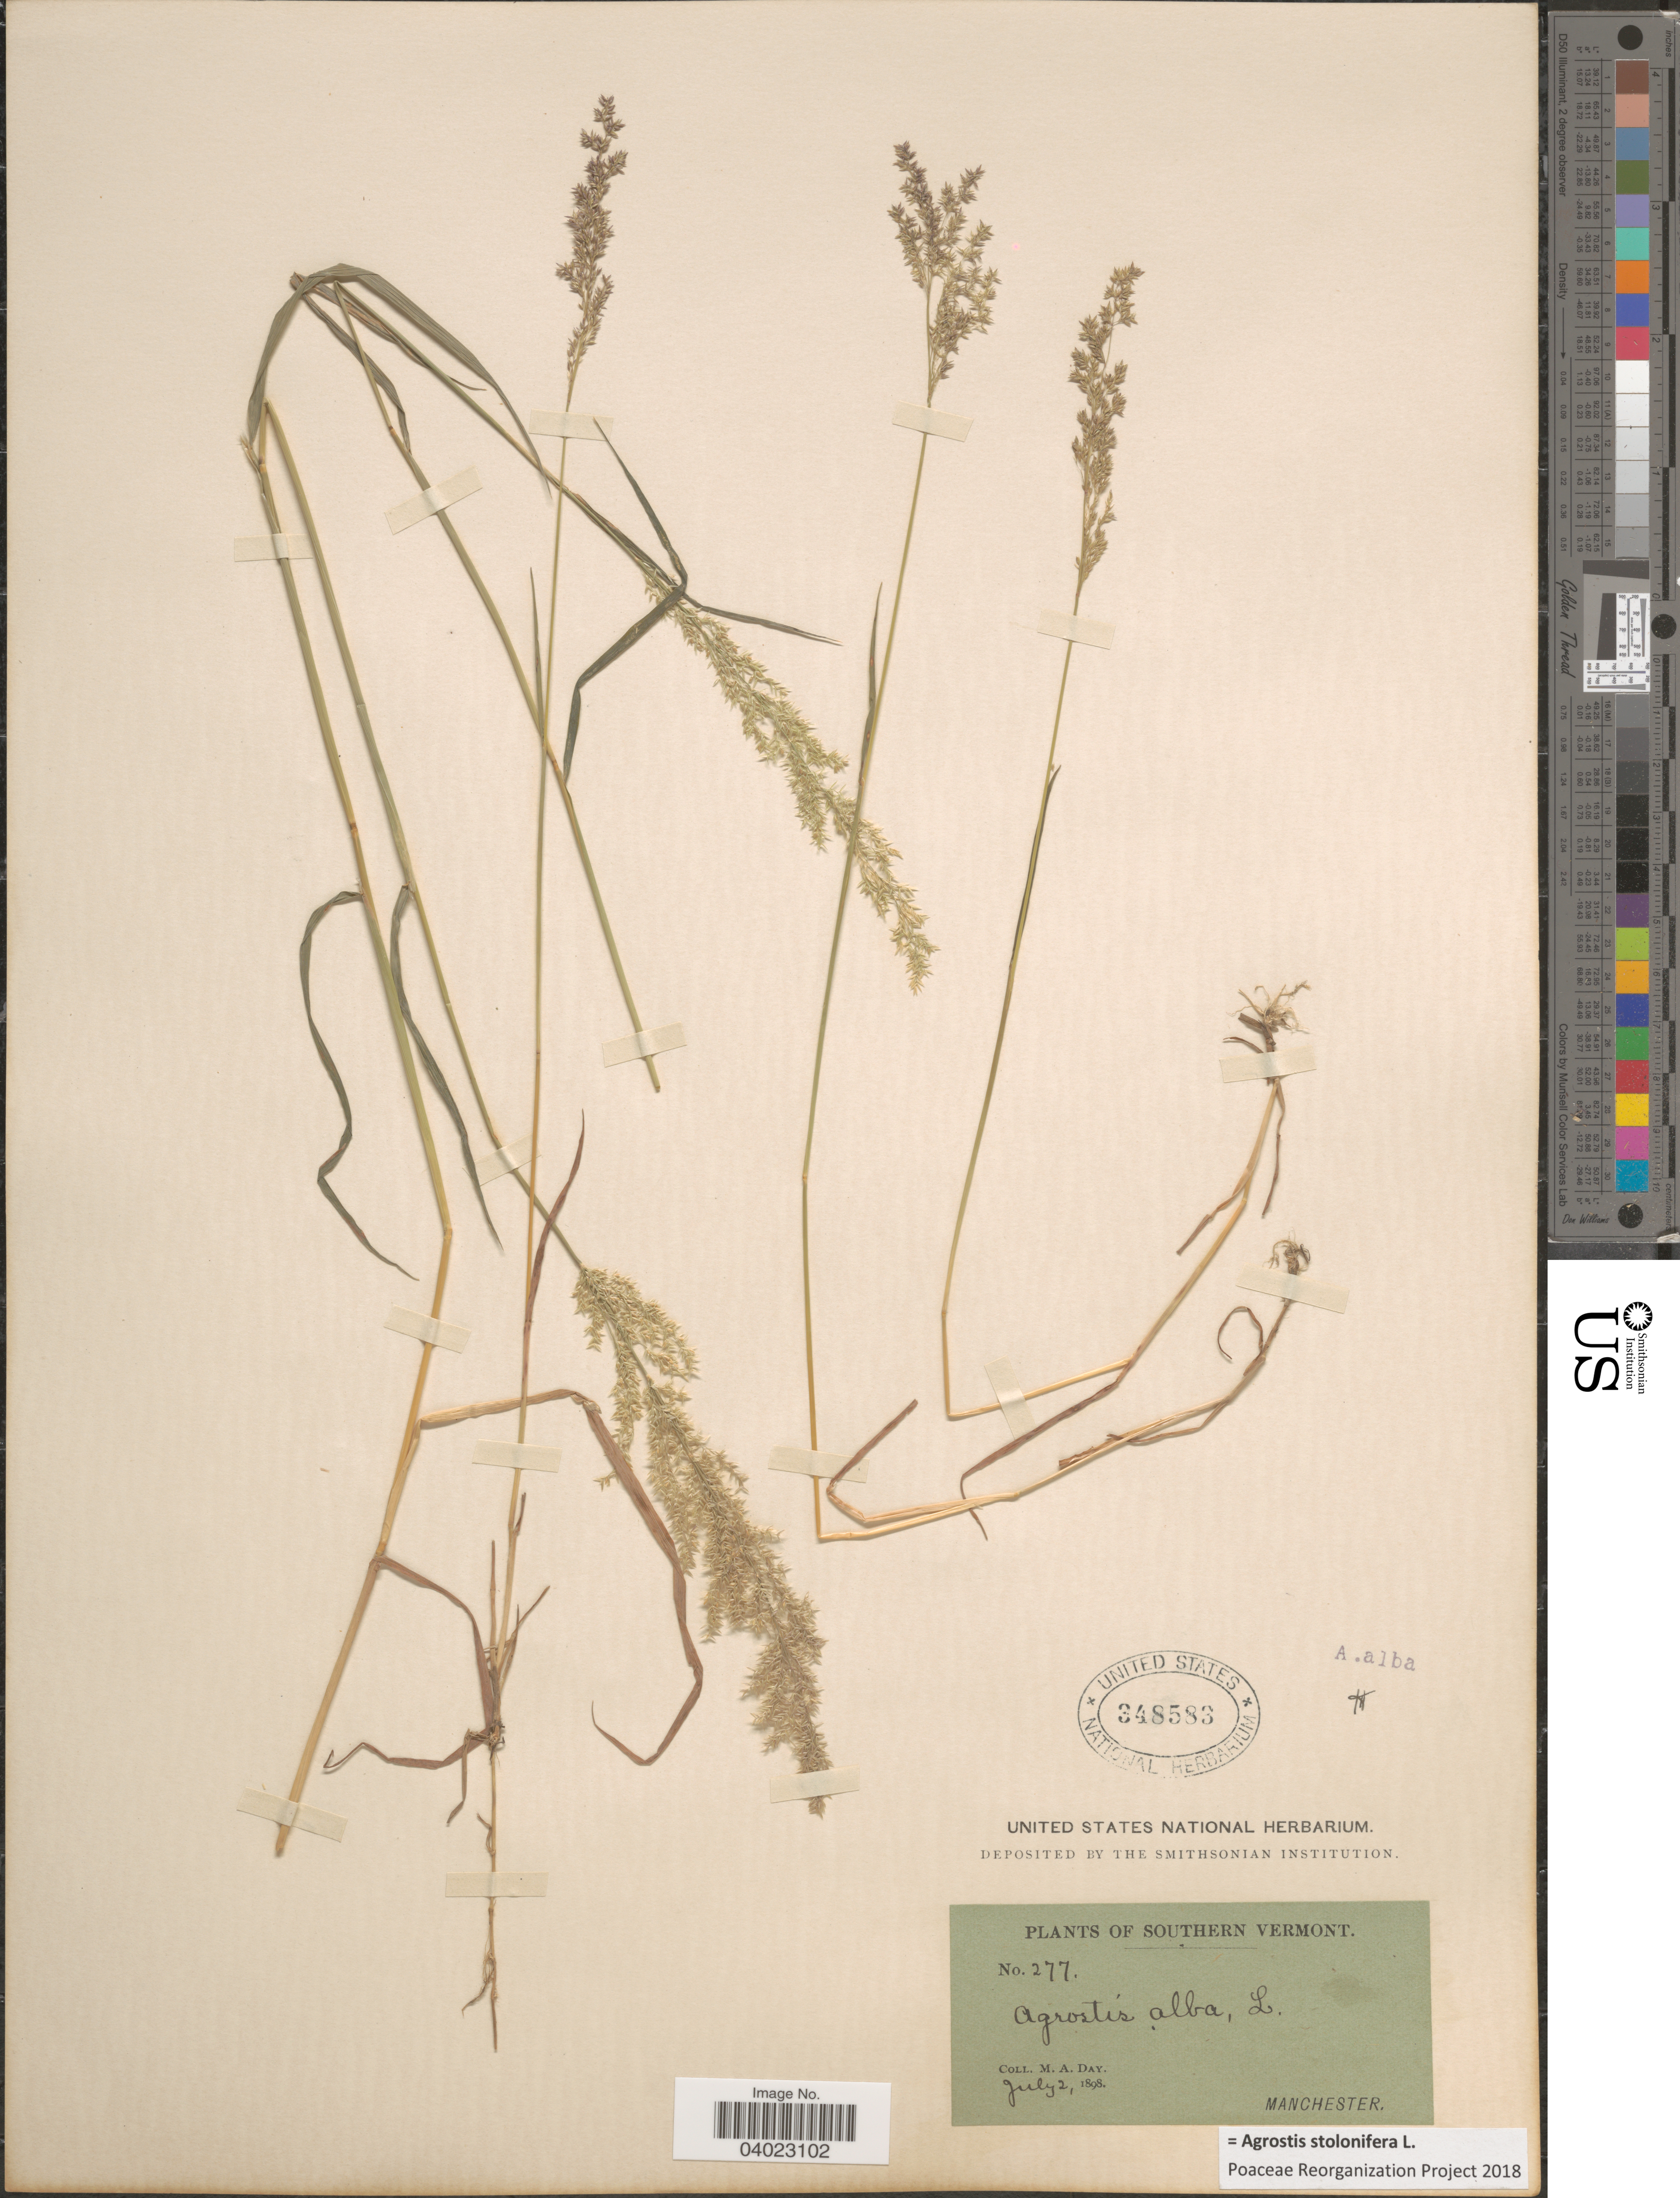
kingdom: Plantae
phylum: Tracheophyta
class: Liliopsida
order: Poales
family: Poaceae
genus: Agrostis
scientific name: Agrostis stolonifera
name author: L.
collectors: M. Day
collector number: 277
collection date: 1898-07-02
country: United States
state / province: Vermont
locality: Southern Vermont. Manchester.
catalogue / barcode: US 348583